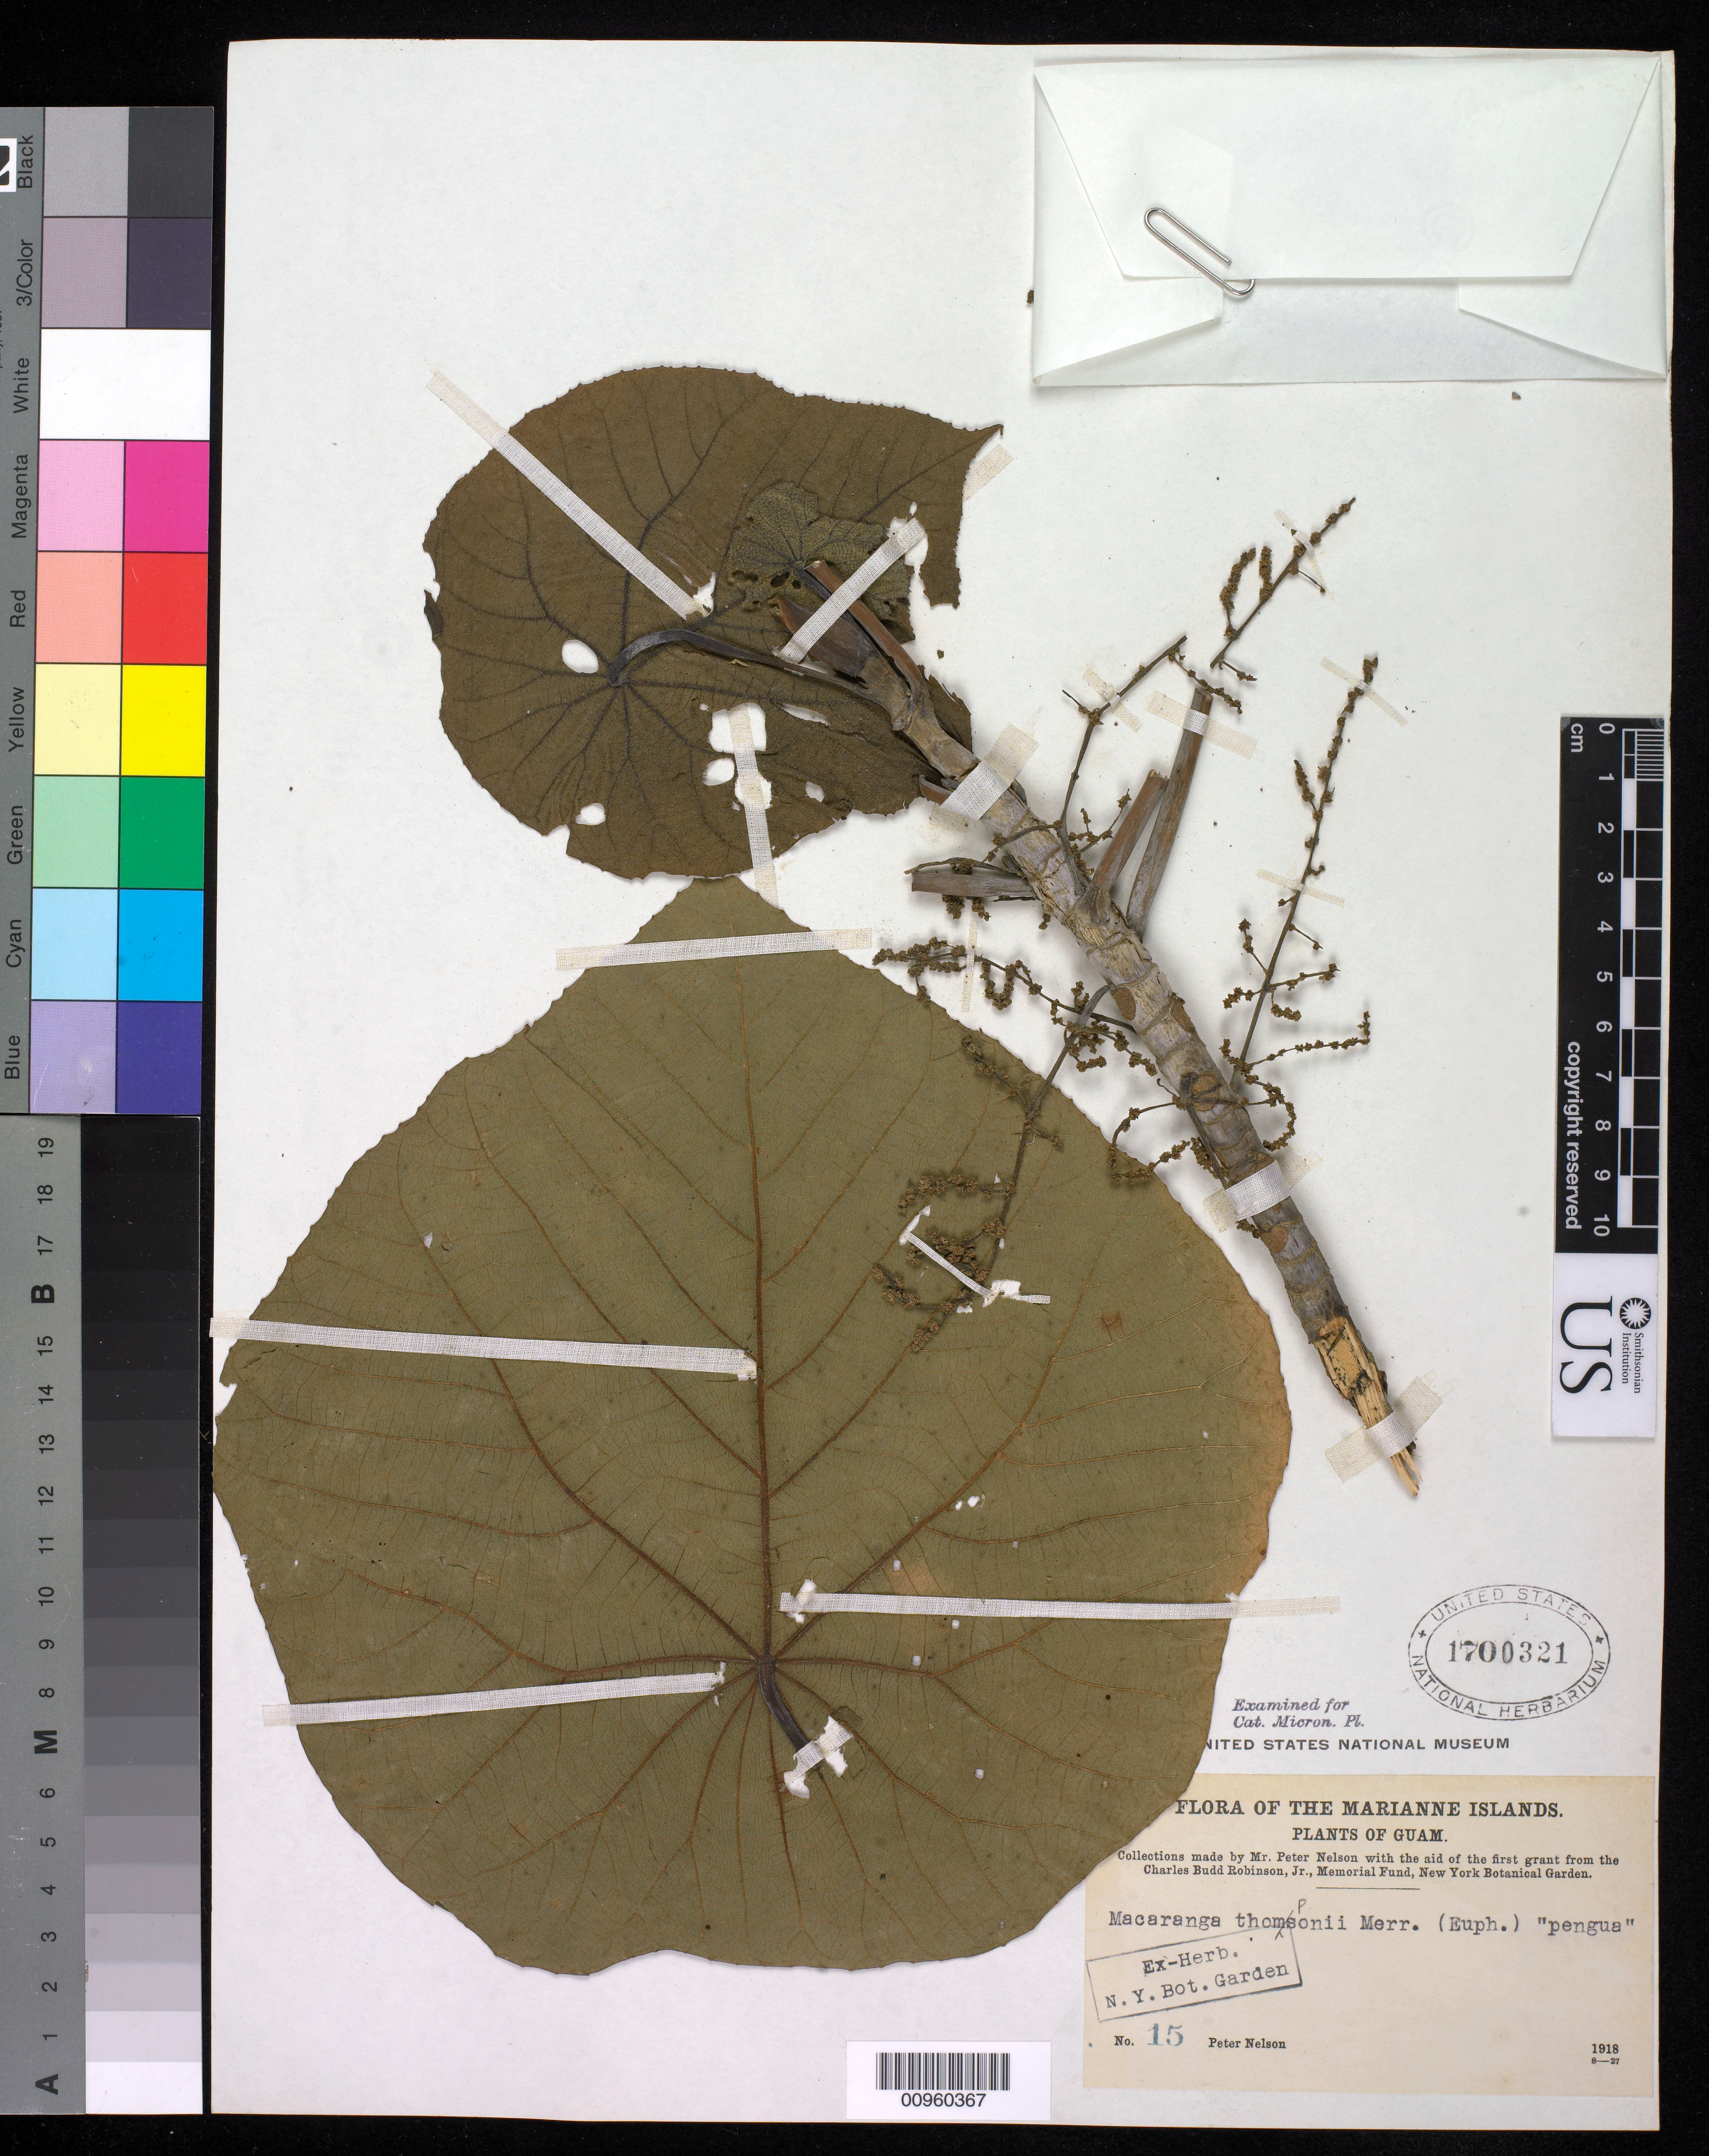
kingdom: Plantae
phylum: Tracheophyta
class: Magnoliopsida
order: Malpighiales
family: Euphorbiaceae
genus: Macaranga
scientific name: Macaranga thompsonii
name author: Merr.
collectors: P. Nelson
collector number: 15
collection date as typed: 27 Aug 1918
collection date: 1918-08-27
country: Guam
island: Guam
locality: Marianne Islands, Guam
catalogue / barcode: US 1700321